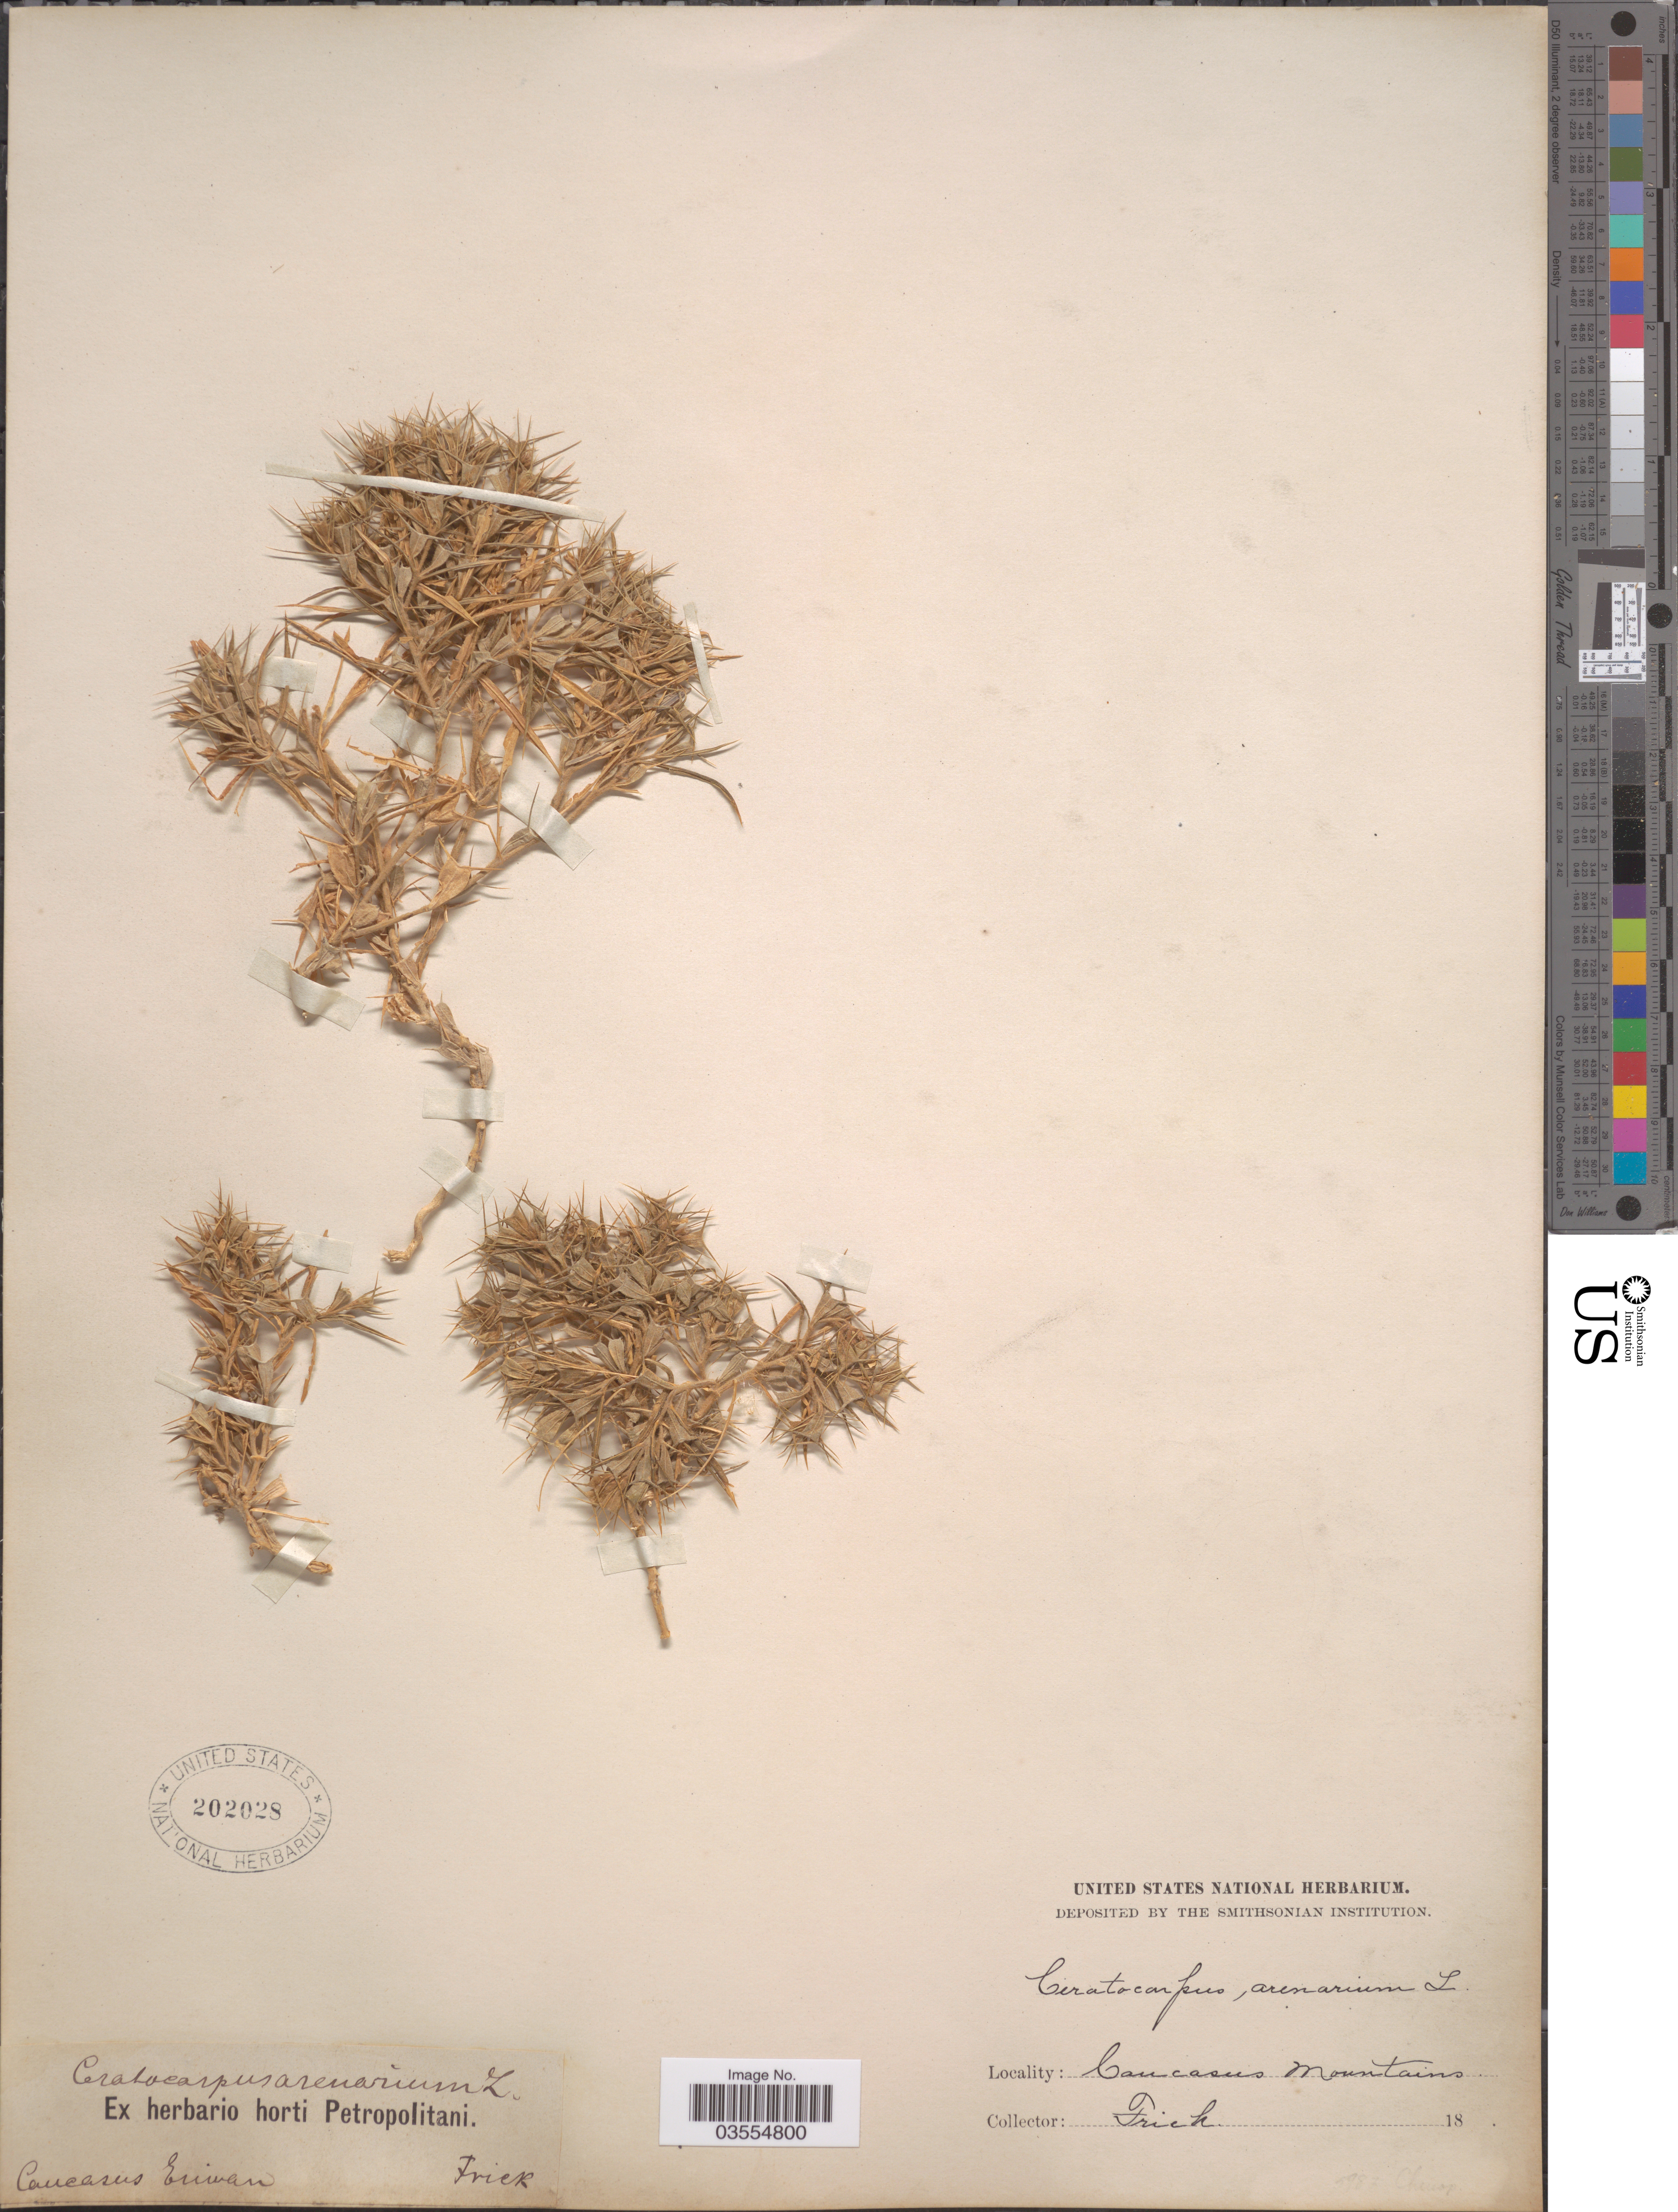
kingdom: Plantae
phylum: Tracheophyta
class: Magnoliopsida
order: Caryophyllales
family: Amaranthaceae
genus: Ceratocarpus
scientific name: Ceratocarpus arenarius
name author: L.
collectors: Frick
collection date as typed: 18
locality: Caucasus Mountains.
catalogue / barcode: US 202028